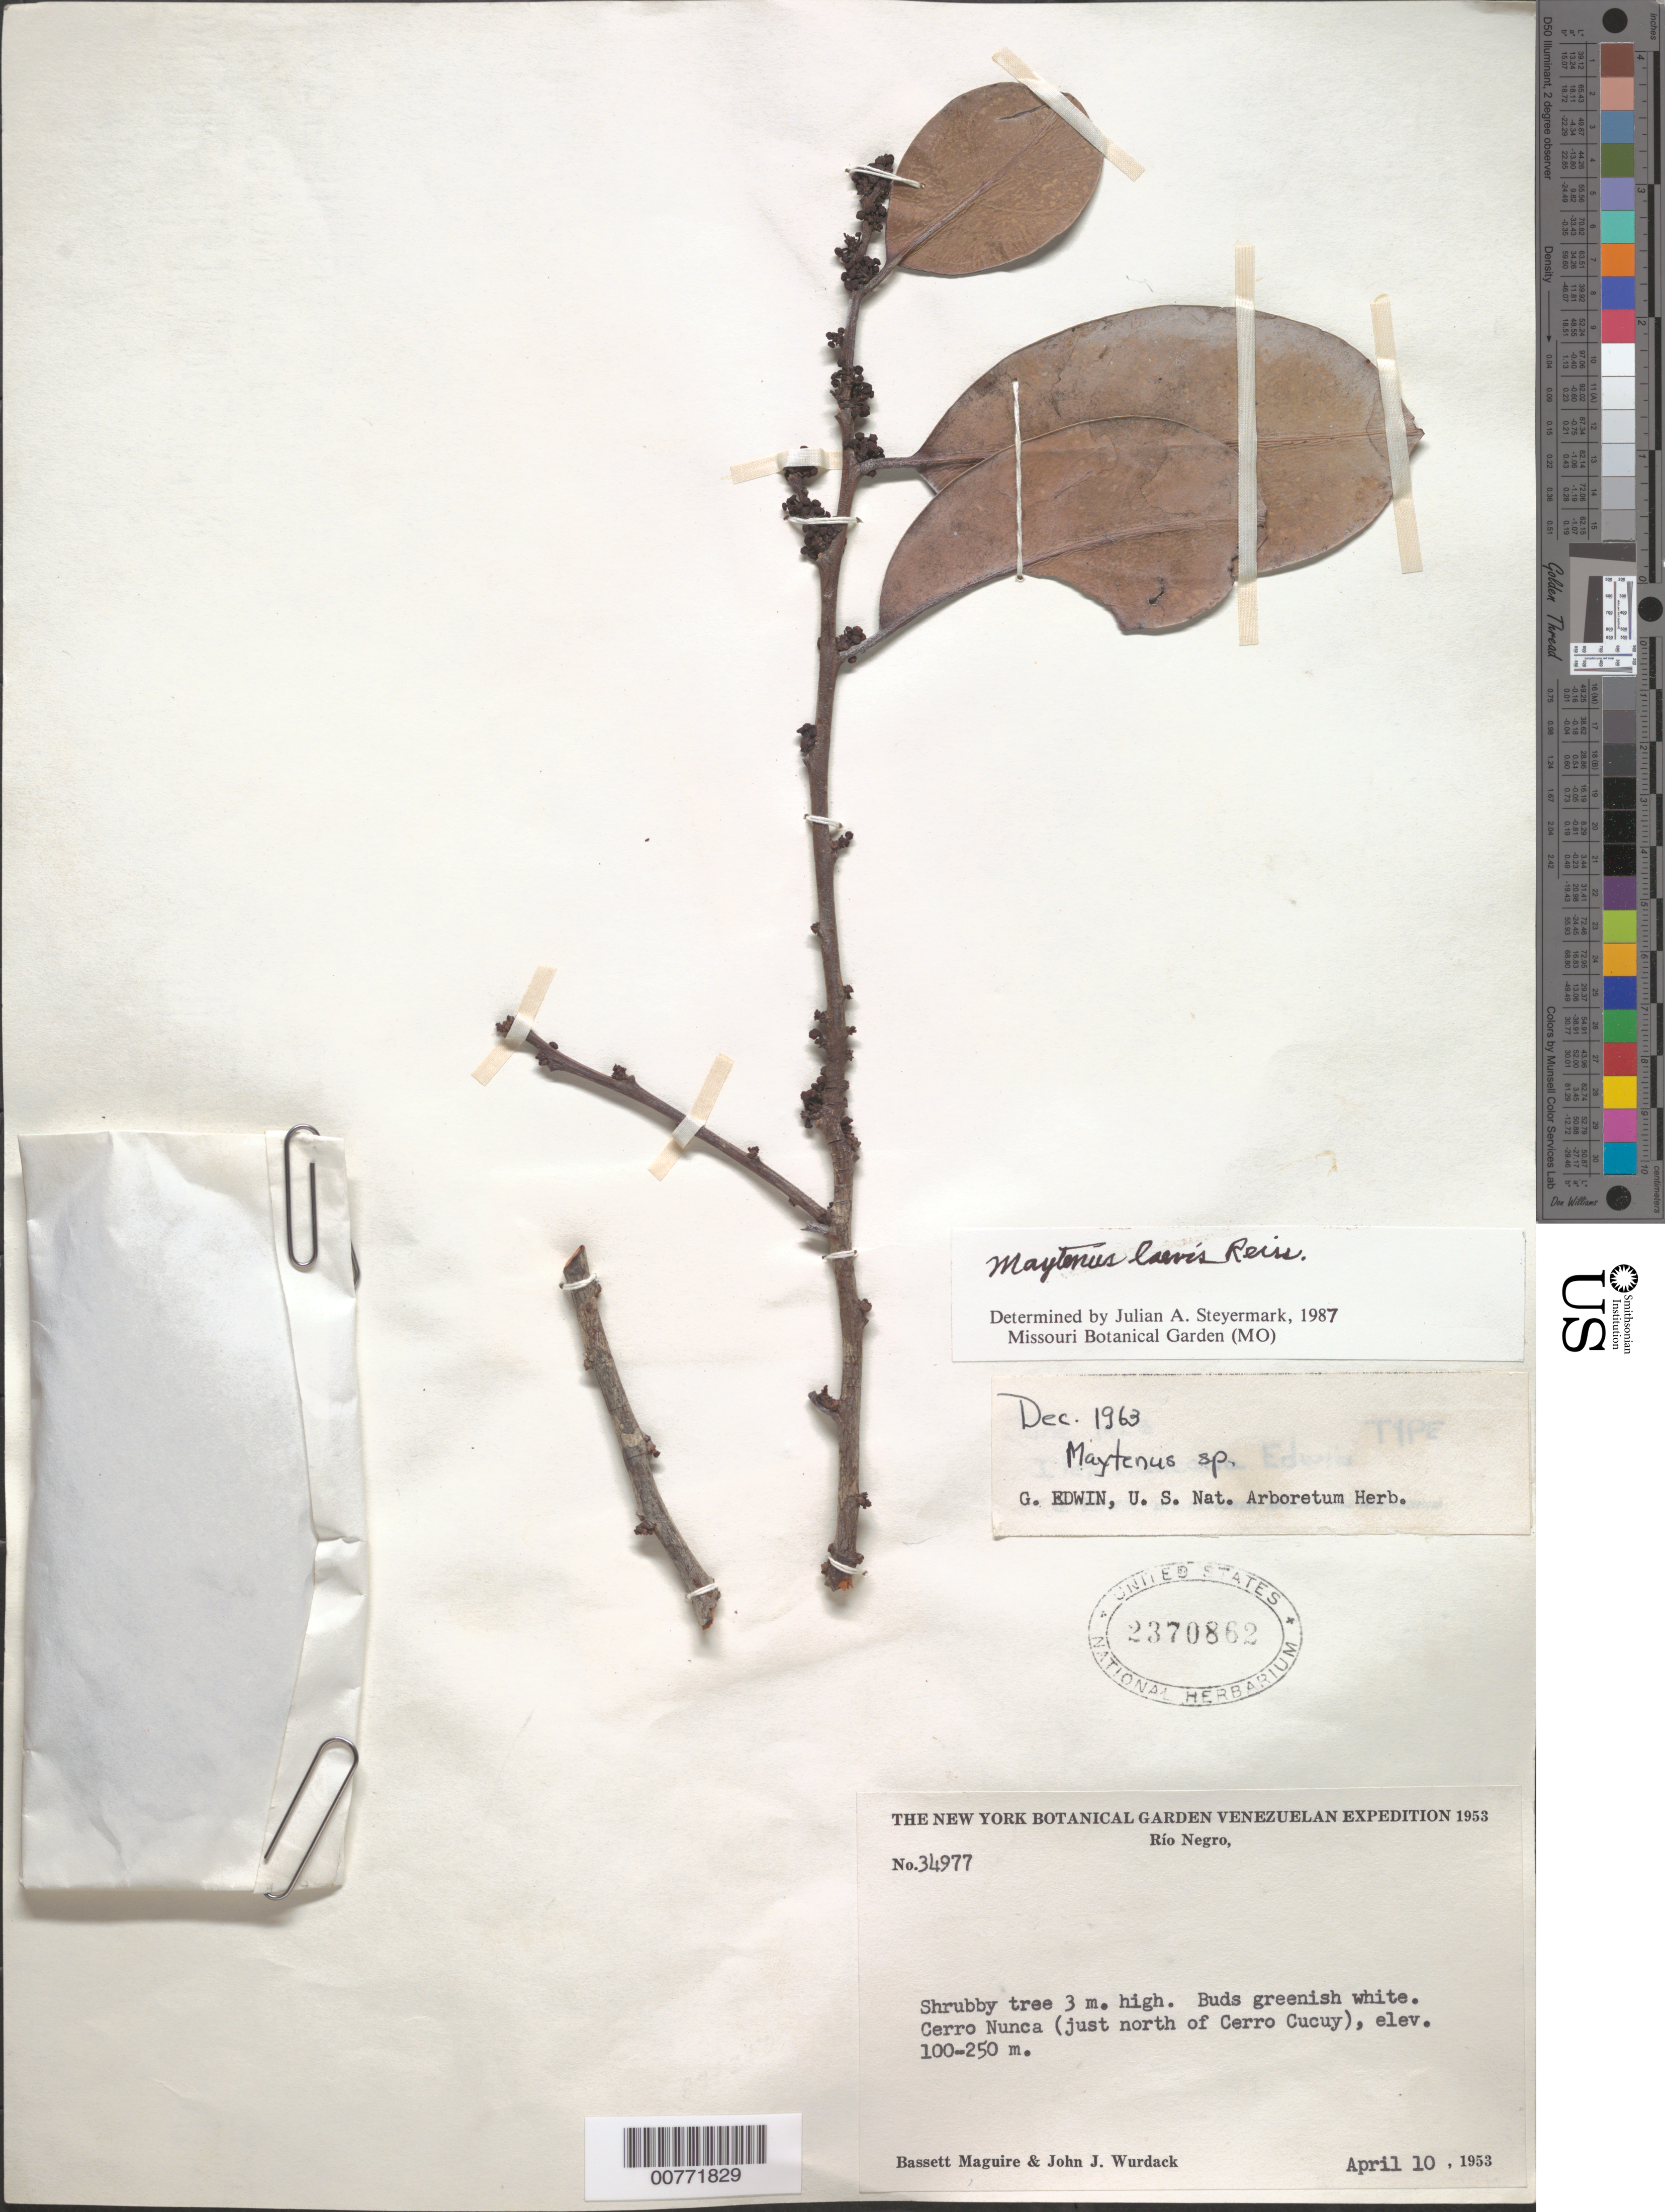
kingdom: Plantae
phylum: Tracheophyta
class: Magnoliopsida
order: Celastrales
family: Celastraceae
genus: Maytenus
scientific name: Maytenus laevis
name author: Reissek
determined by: Steyermark, Julian A., (VEN)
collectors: B. Maguire & J. J. Wurdack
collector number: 34977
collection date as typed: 10-Apr-53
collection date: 1953-04-10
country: Venezuela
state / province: Amazonas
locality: Río Negro, Cerro Nunca, N of Cerro Cucuy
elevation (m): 100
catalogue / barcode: US 2370862